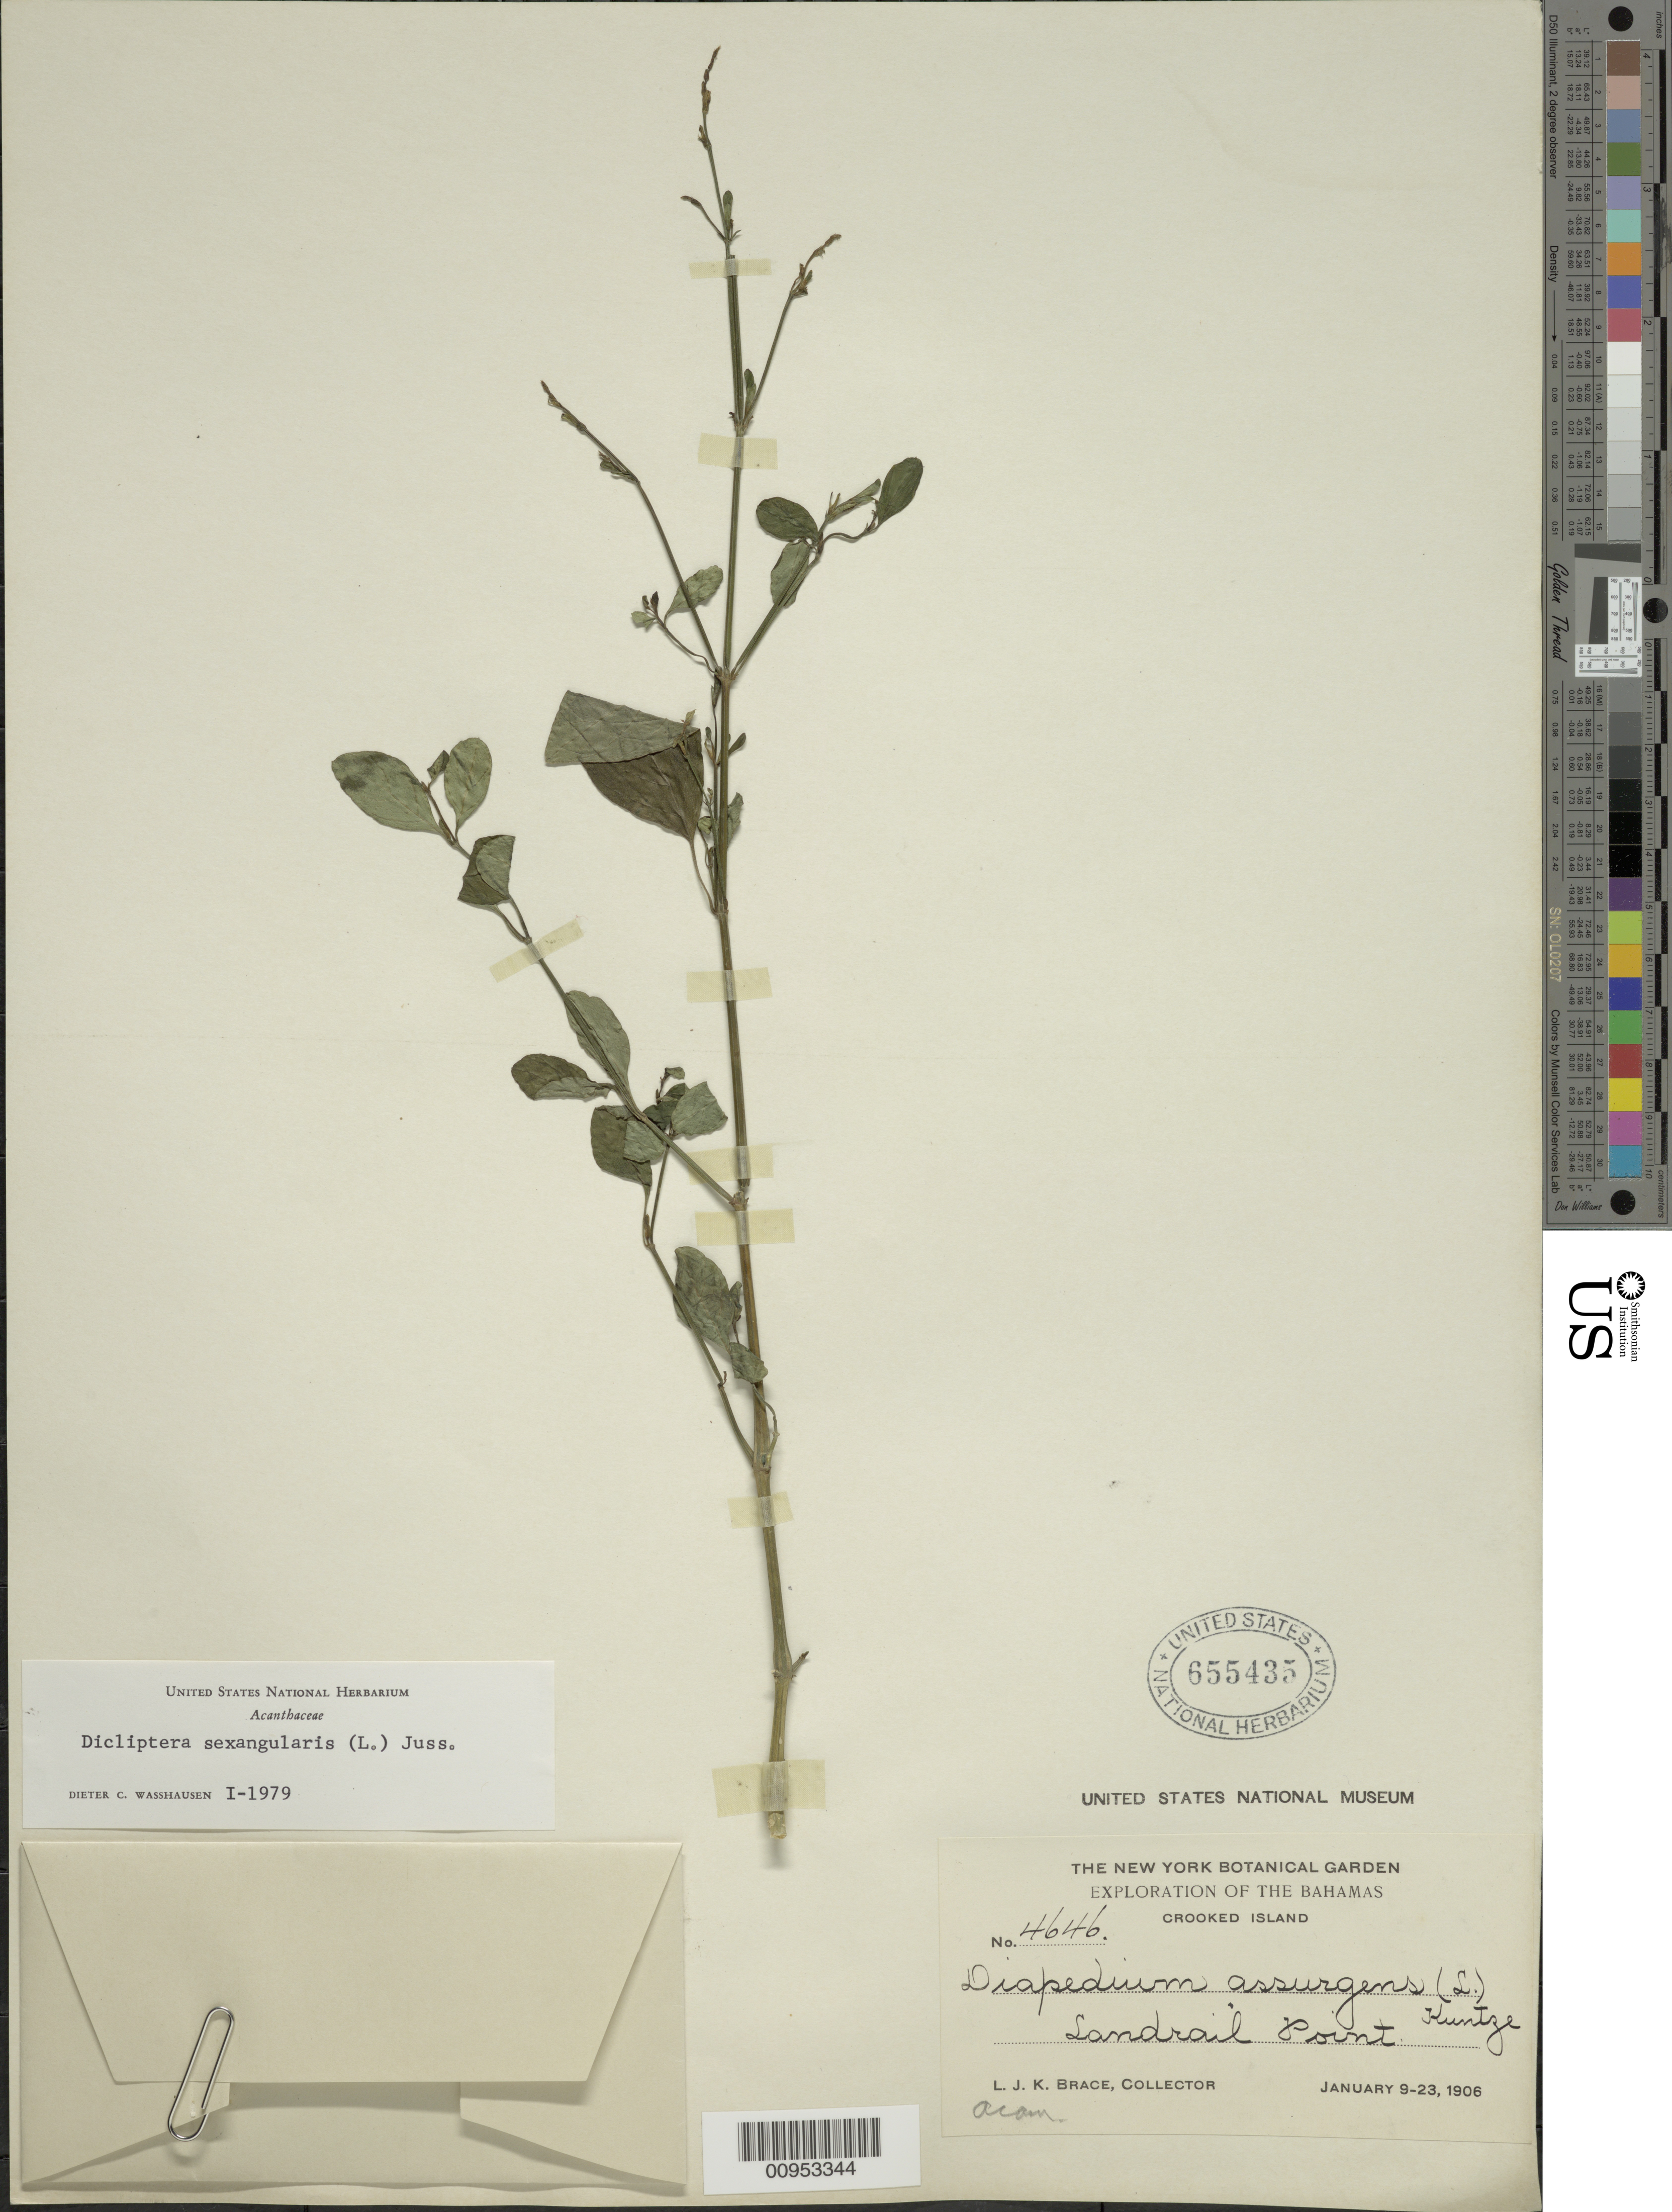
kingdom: Plantae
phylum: Tracheophyta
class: Magnoliopsida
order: Lamiales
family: Acanthaceae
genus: Dicliptera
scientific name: Dicliptera sexangularis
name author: (L.) Juss.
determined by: Wasshausen, Dieter C., (BOT), Smithsonian Institution - National Museum of Natural History (UNITED STATES)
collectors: L. J. K. Brace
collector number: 4646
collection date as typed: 09 Jan 1906 to 23 Jan 1906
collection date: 1906-01-09/1906-01-23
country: Bahamas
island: Crooked I.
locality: Sandrail Point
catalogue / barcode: US 655435